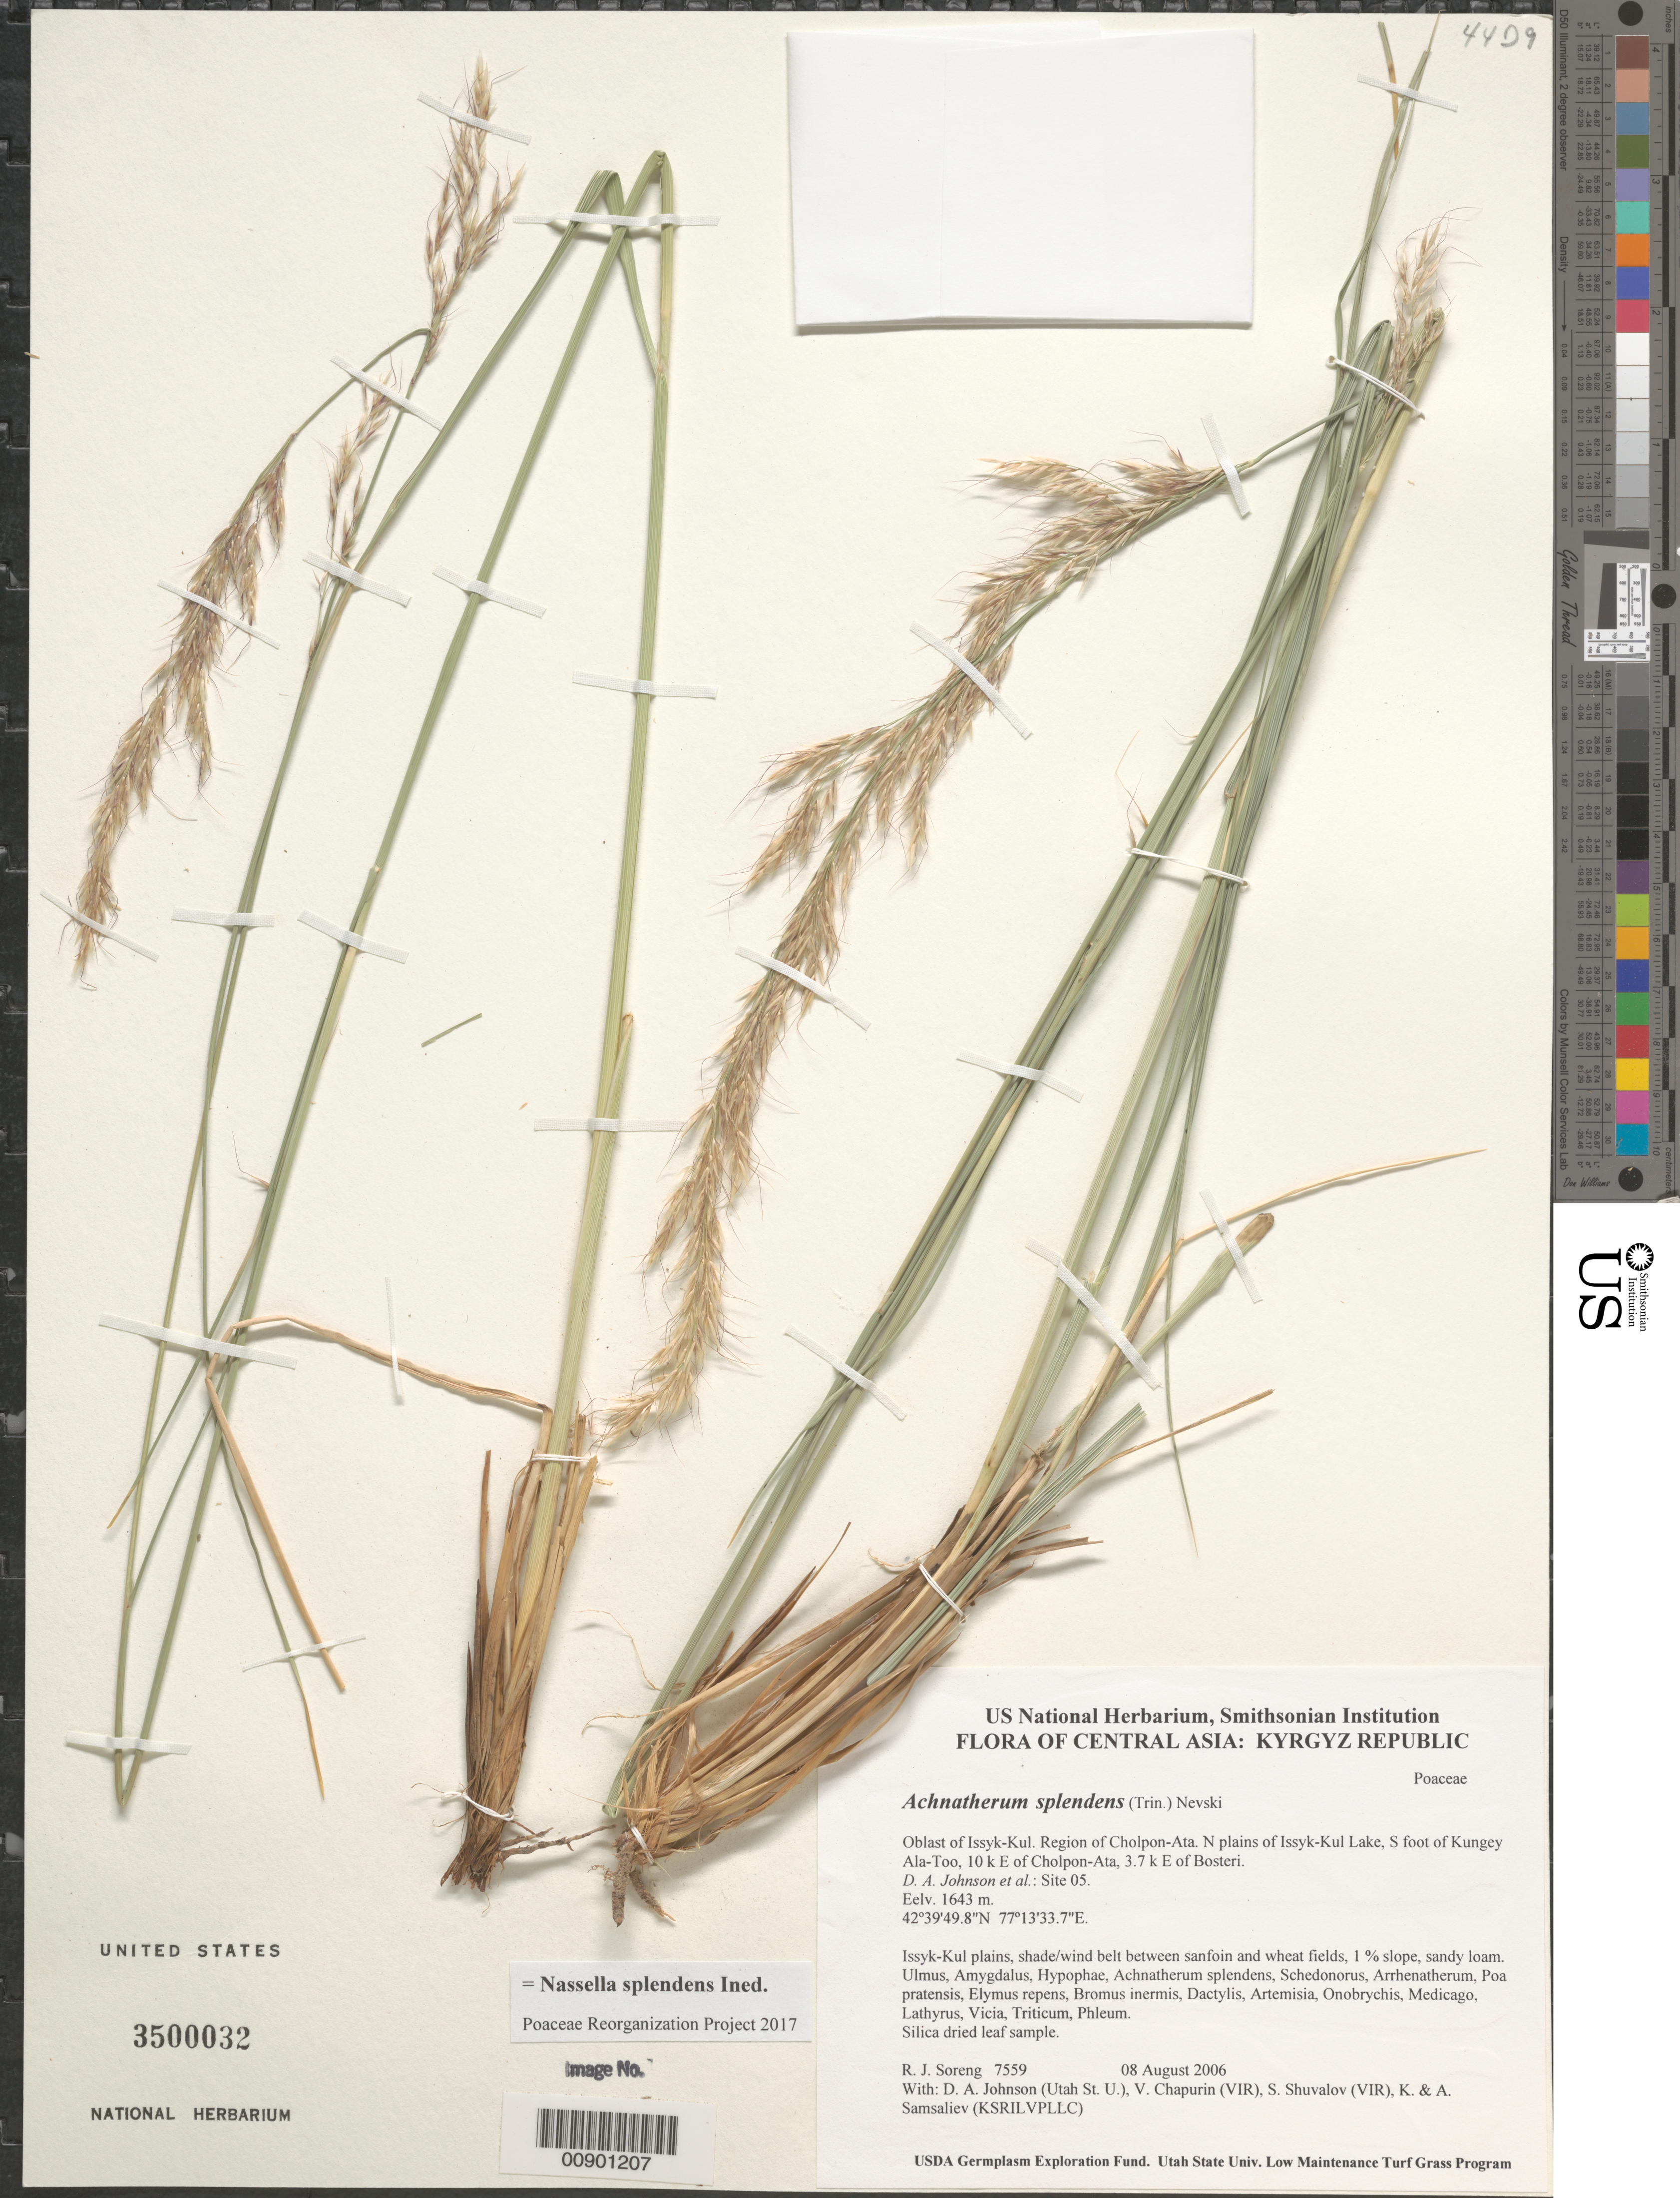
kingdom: Plantae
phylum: Tracheophyta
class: Liliopsida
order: Poales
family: Poaceae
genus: Neotrinia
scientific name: Neotrinia splendens (Trin.) M. Nobis, P.D. Gudkova & A. Nowak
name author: (Trin.)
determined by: Poaceae Reorganization Project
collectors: R. J. Soreng, D. Johnson, S. Shuvalov, V. Chapurin, K. Samsaliev & A. Samsaliev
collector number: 7559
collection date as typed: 08 Aug 2006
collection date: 2006-08-08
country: Kyrgyzstan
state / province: Ysyk-Kol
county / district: Cholpon-Ata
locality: N plains of Issyk-Kul Lake, S foot of Kungey Ala-Too, 10 km E of Cholpon-Ata, 3.7 km E of Bosteri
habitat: Issyk-Kul plains, shade/wind belt between sanfoin and wheat fields, 1 % slope, sandy loam.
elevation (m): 1643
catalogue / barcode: US 3500032